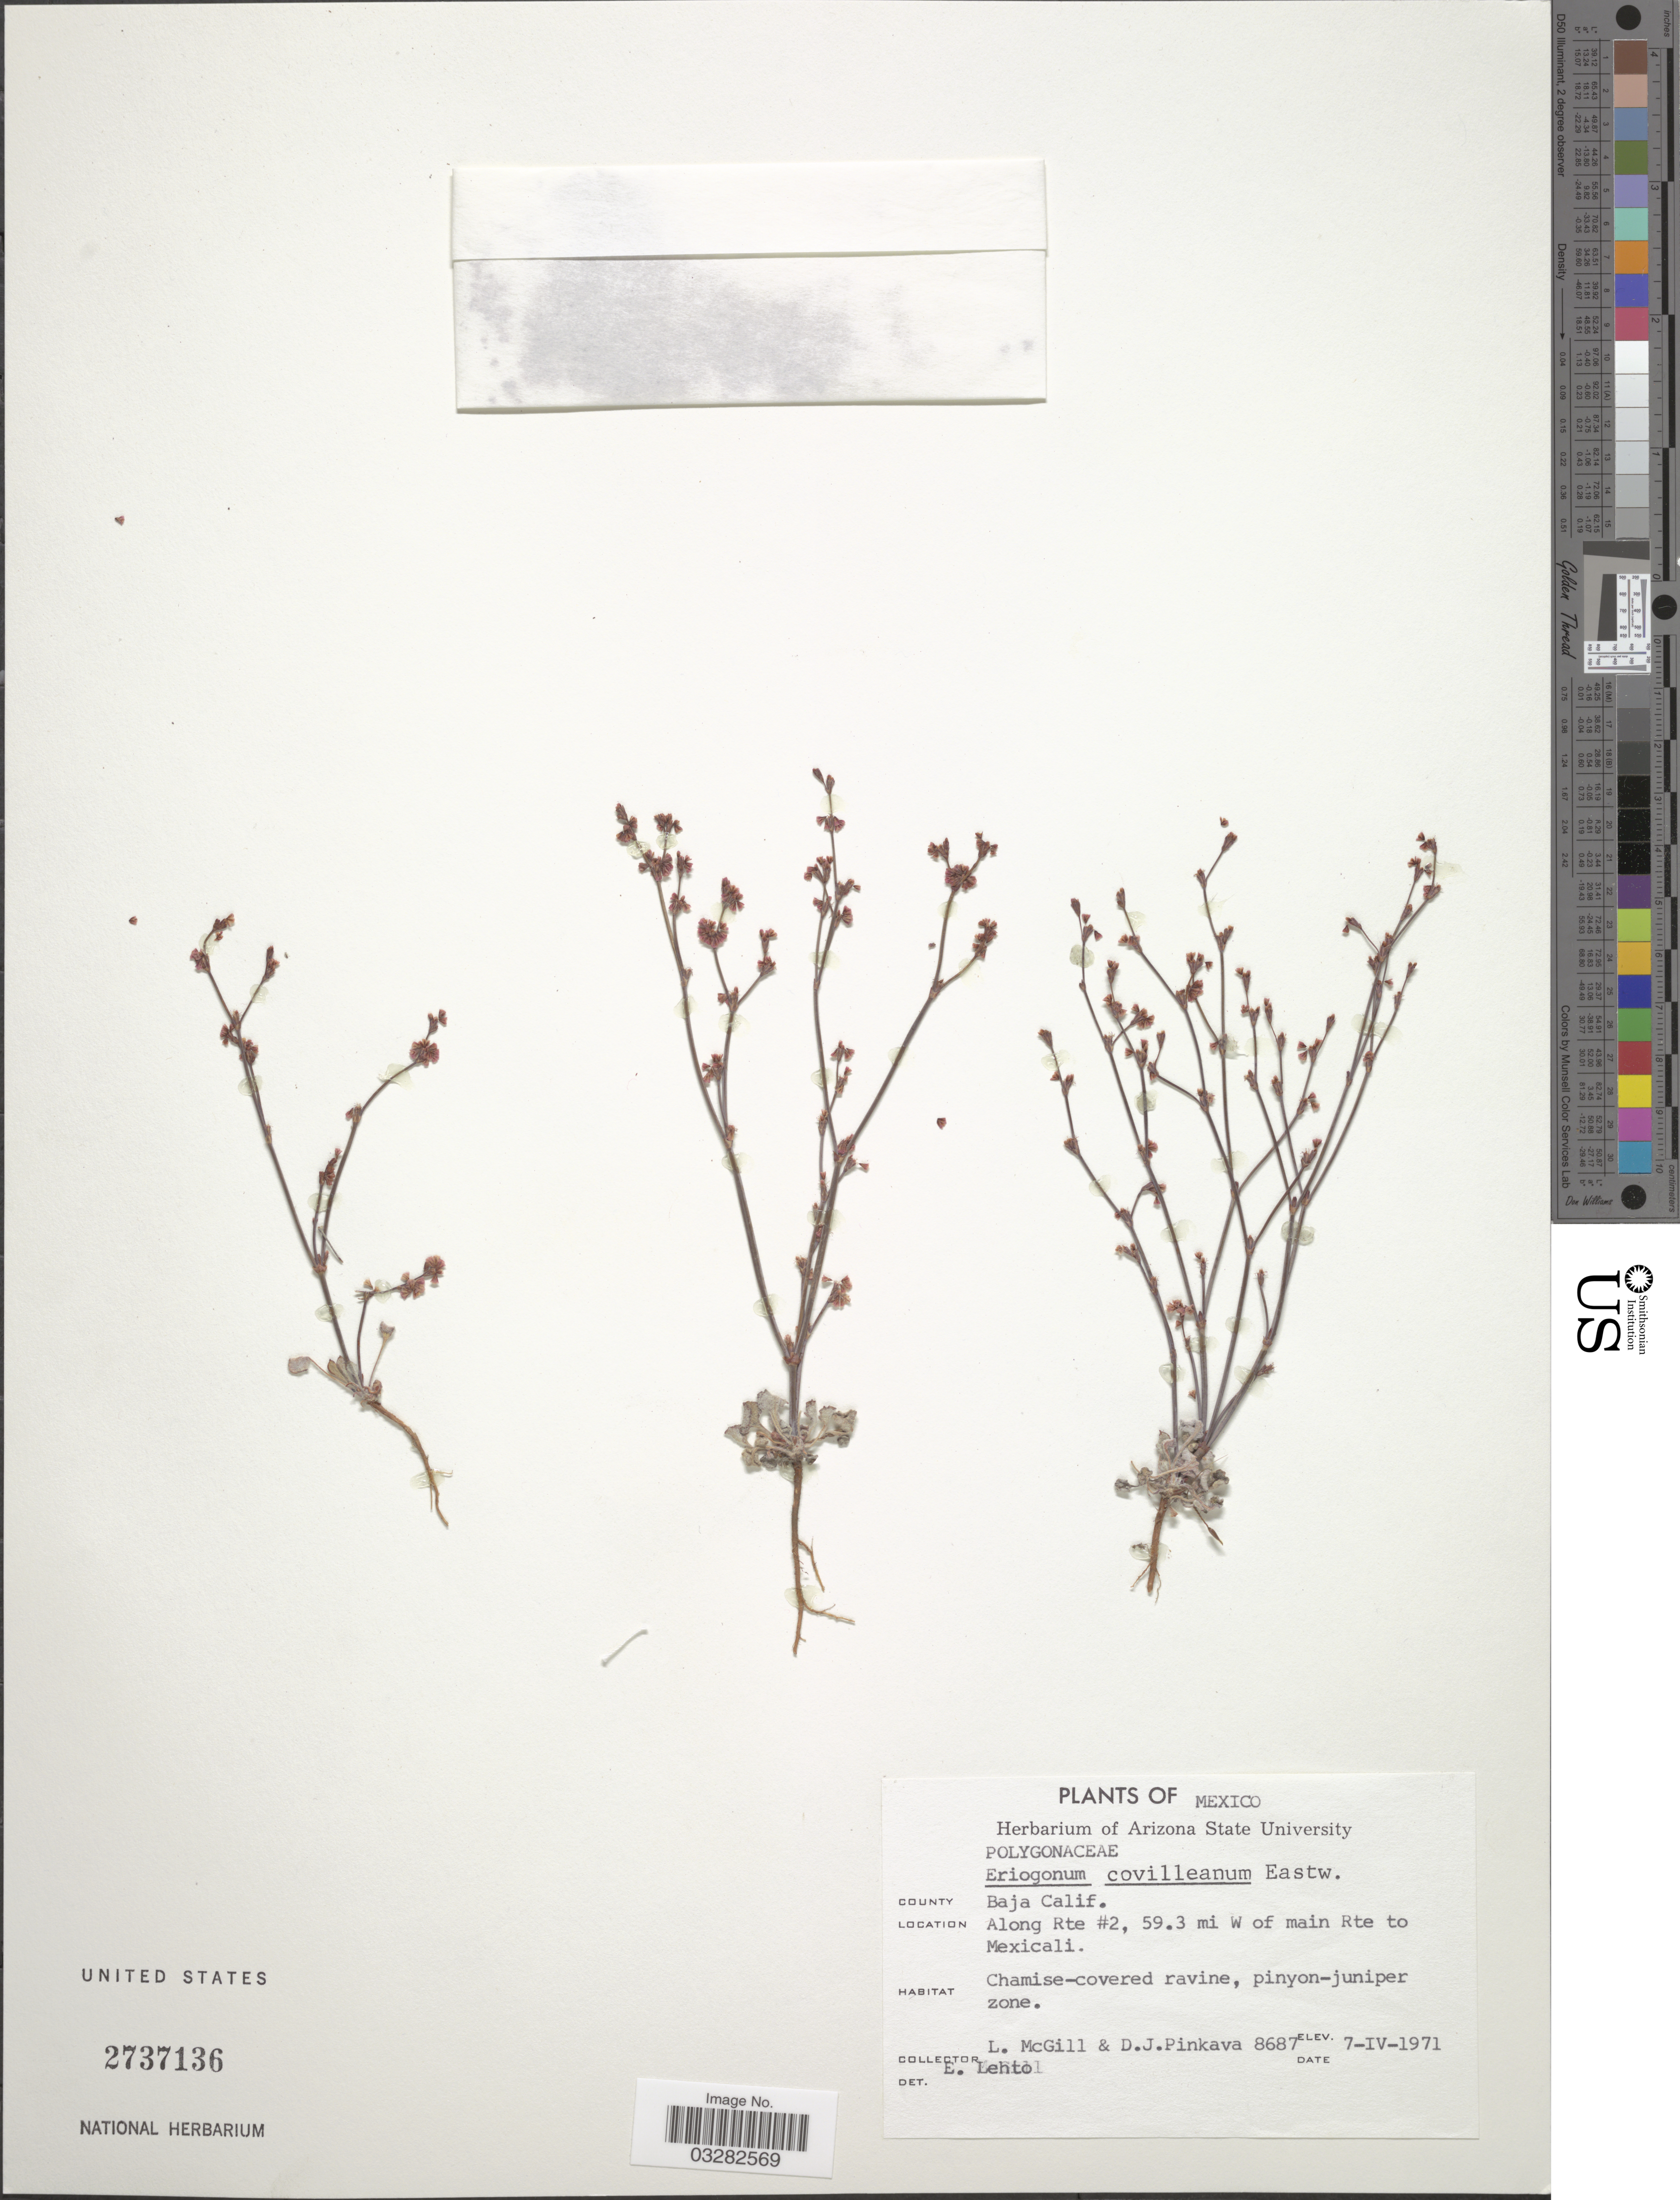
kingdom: Plantae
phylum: Tracheophyta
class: Magnoliopsida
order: Caryophyllales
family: Polygonaceae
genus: Eriogonum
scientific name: Eriogonum davidsonii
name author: Greene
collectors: L. McGill, D. J. Pinkava & E. Lehto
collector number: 8687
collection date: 1971-04-07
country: Mexico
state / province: Baja California Norte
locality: County Baja Calif. Along Rte #2, 59.3 mi W of main Rte to Mexicali.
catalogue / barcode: US 2737136